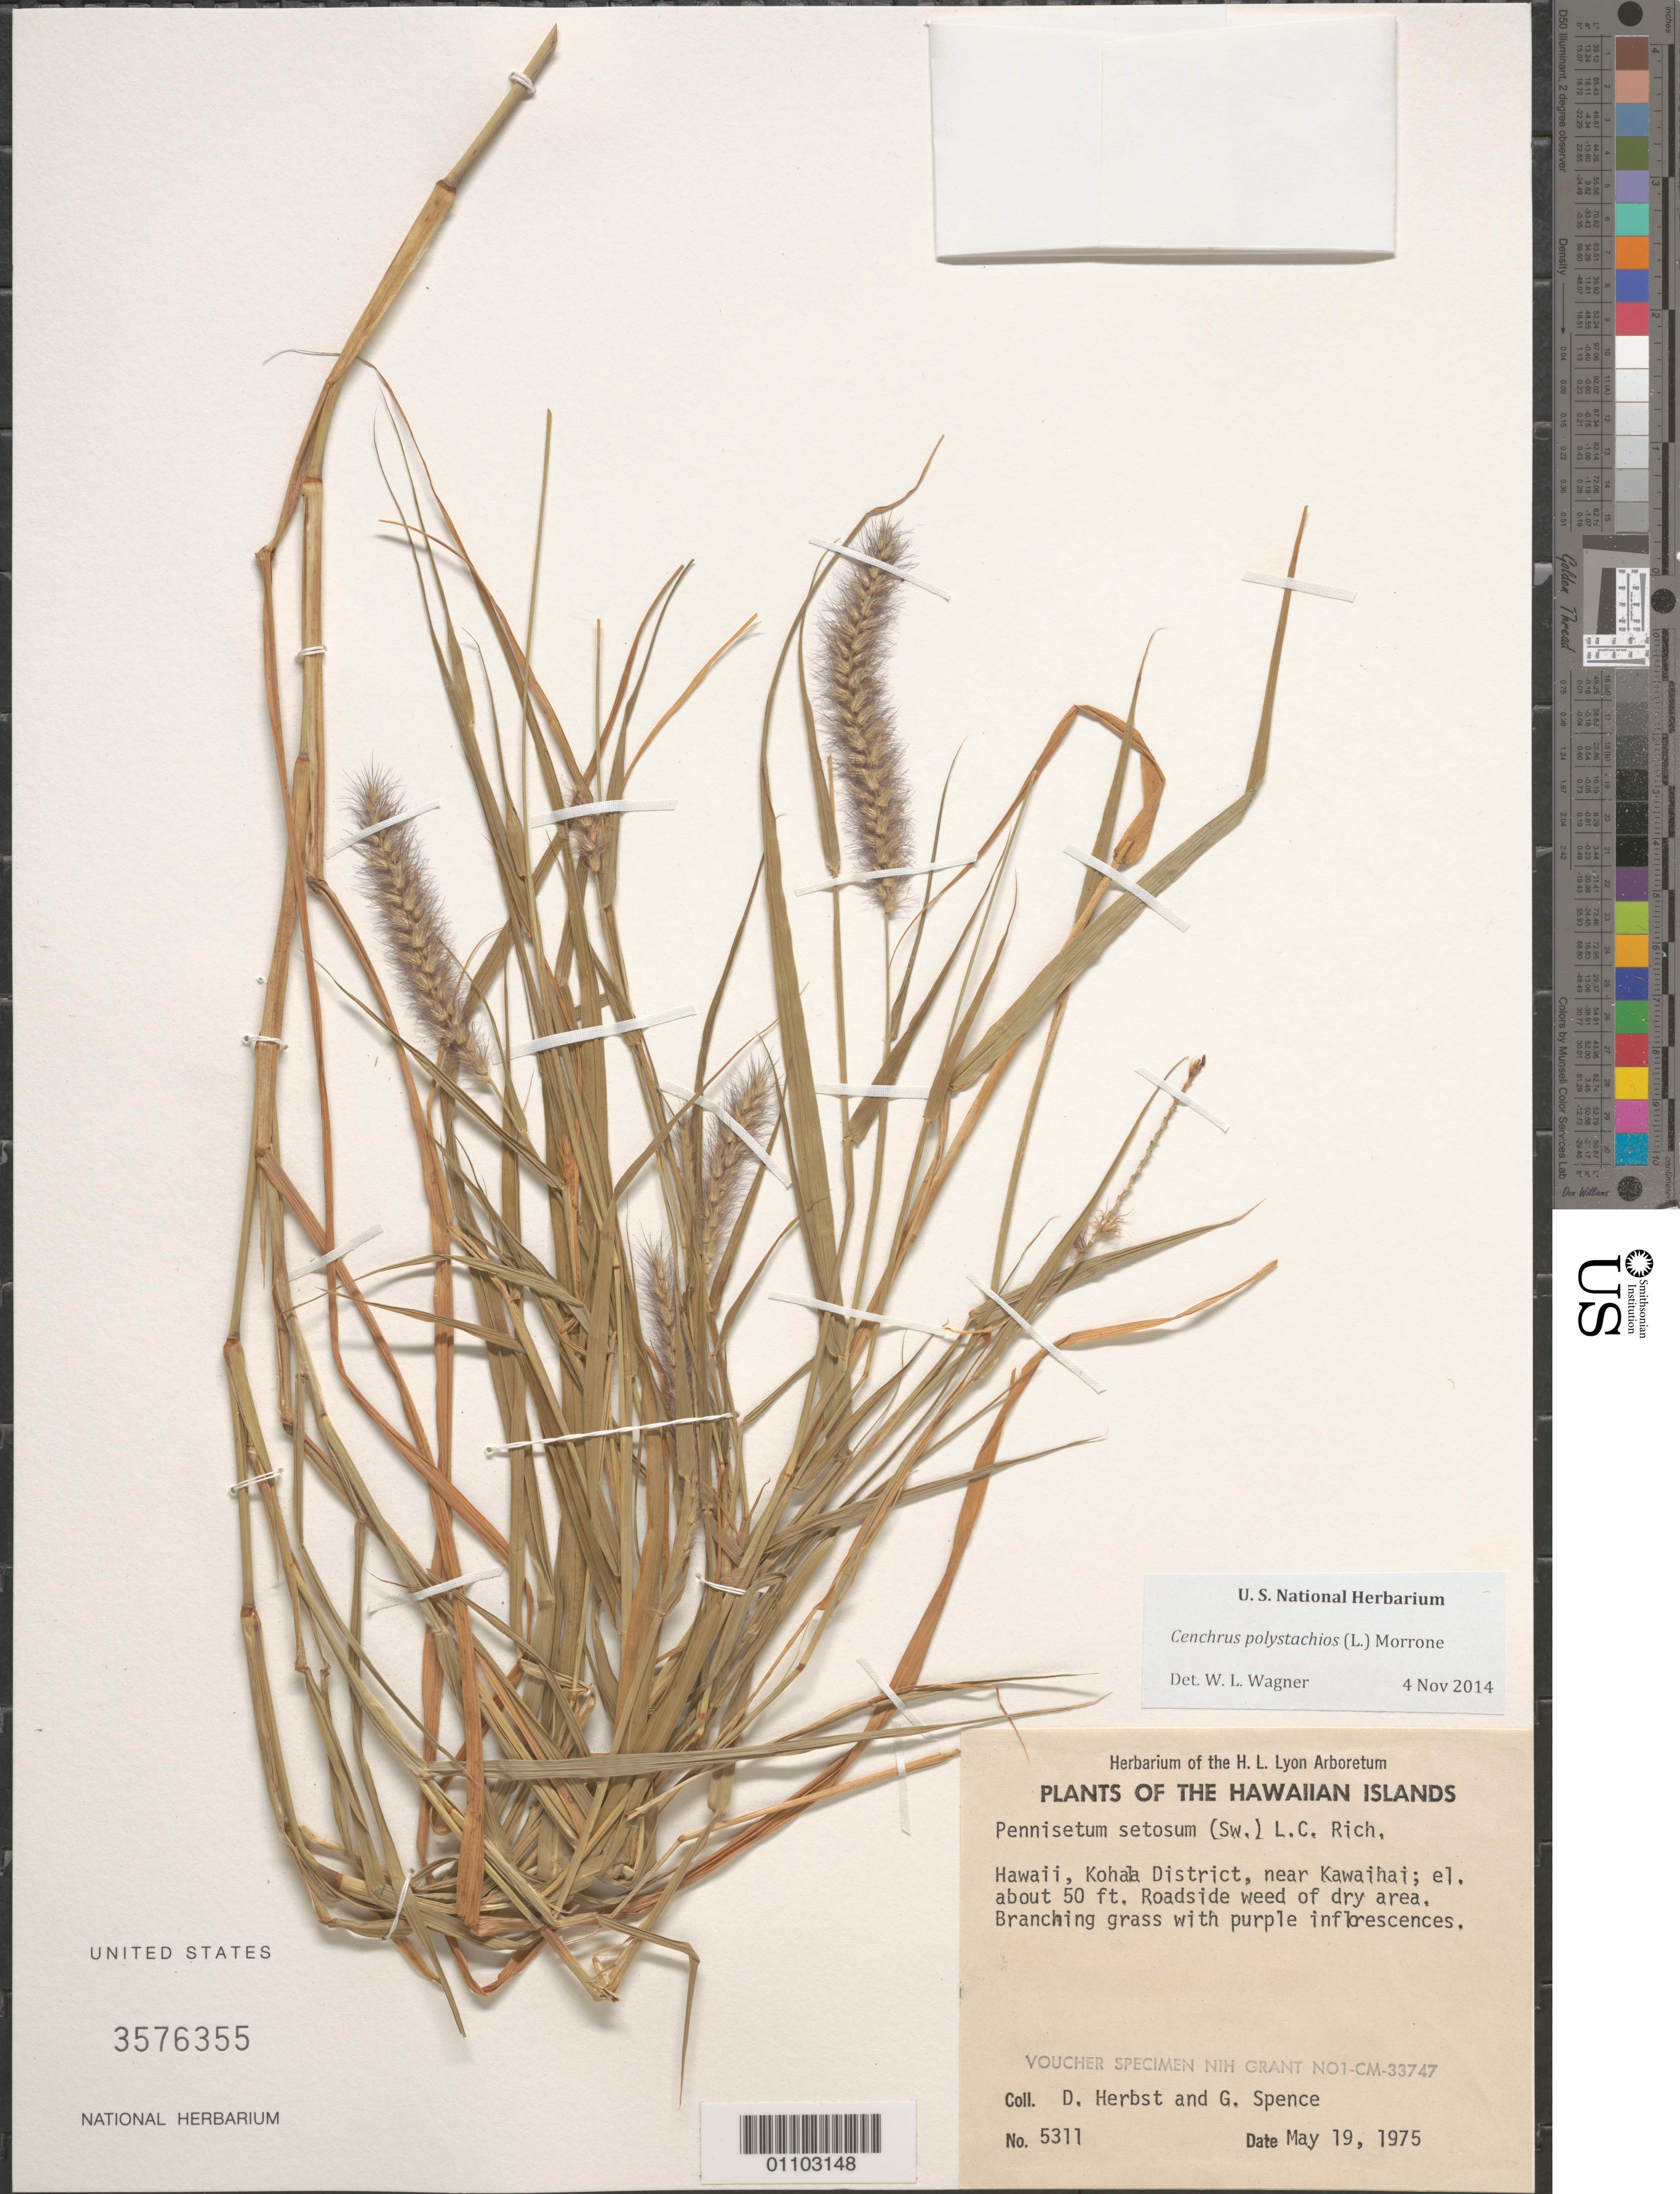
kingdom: Plantae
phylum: Tracheophyta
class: Liliopsida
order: Poales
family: Poaceae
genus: Cenchrus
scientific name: Cenchrus ciliaris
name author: L.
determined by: Clayton, W. D.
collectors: D. R. Herbst & G. Spence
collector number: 5311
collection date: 1975-05-19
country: United States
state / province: Hawaii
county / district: Hawaii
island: Hawaii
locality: Kohala District, near Kawaihai.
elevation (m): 15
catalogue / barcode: US 3576355